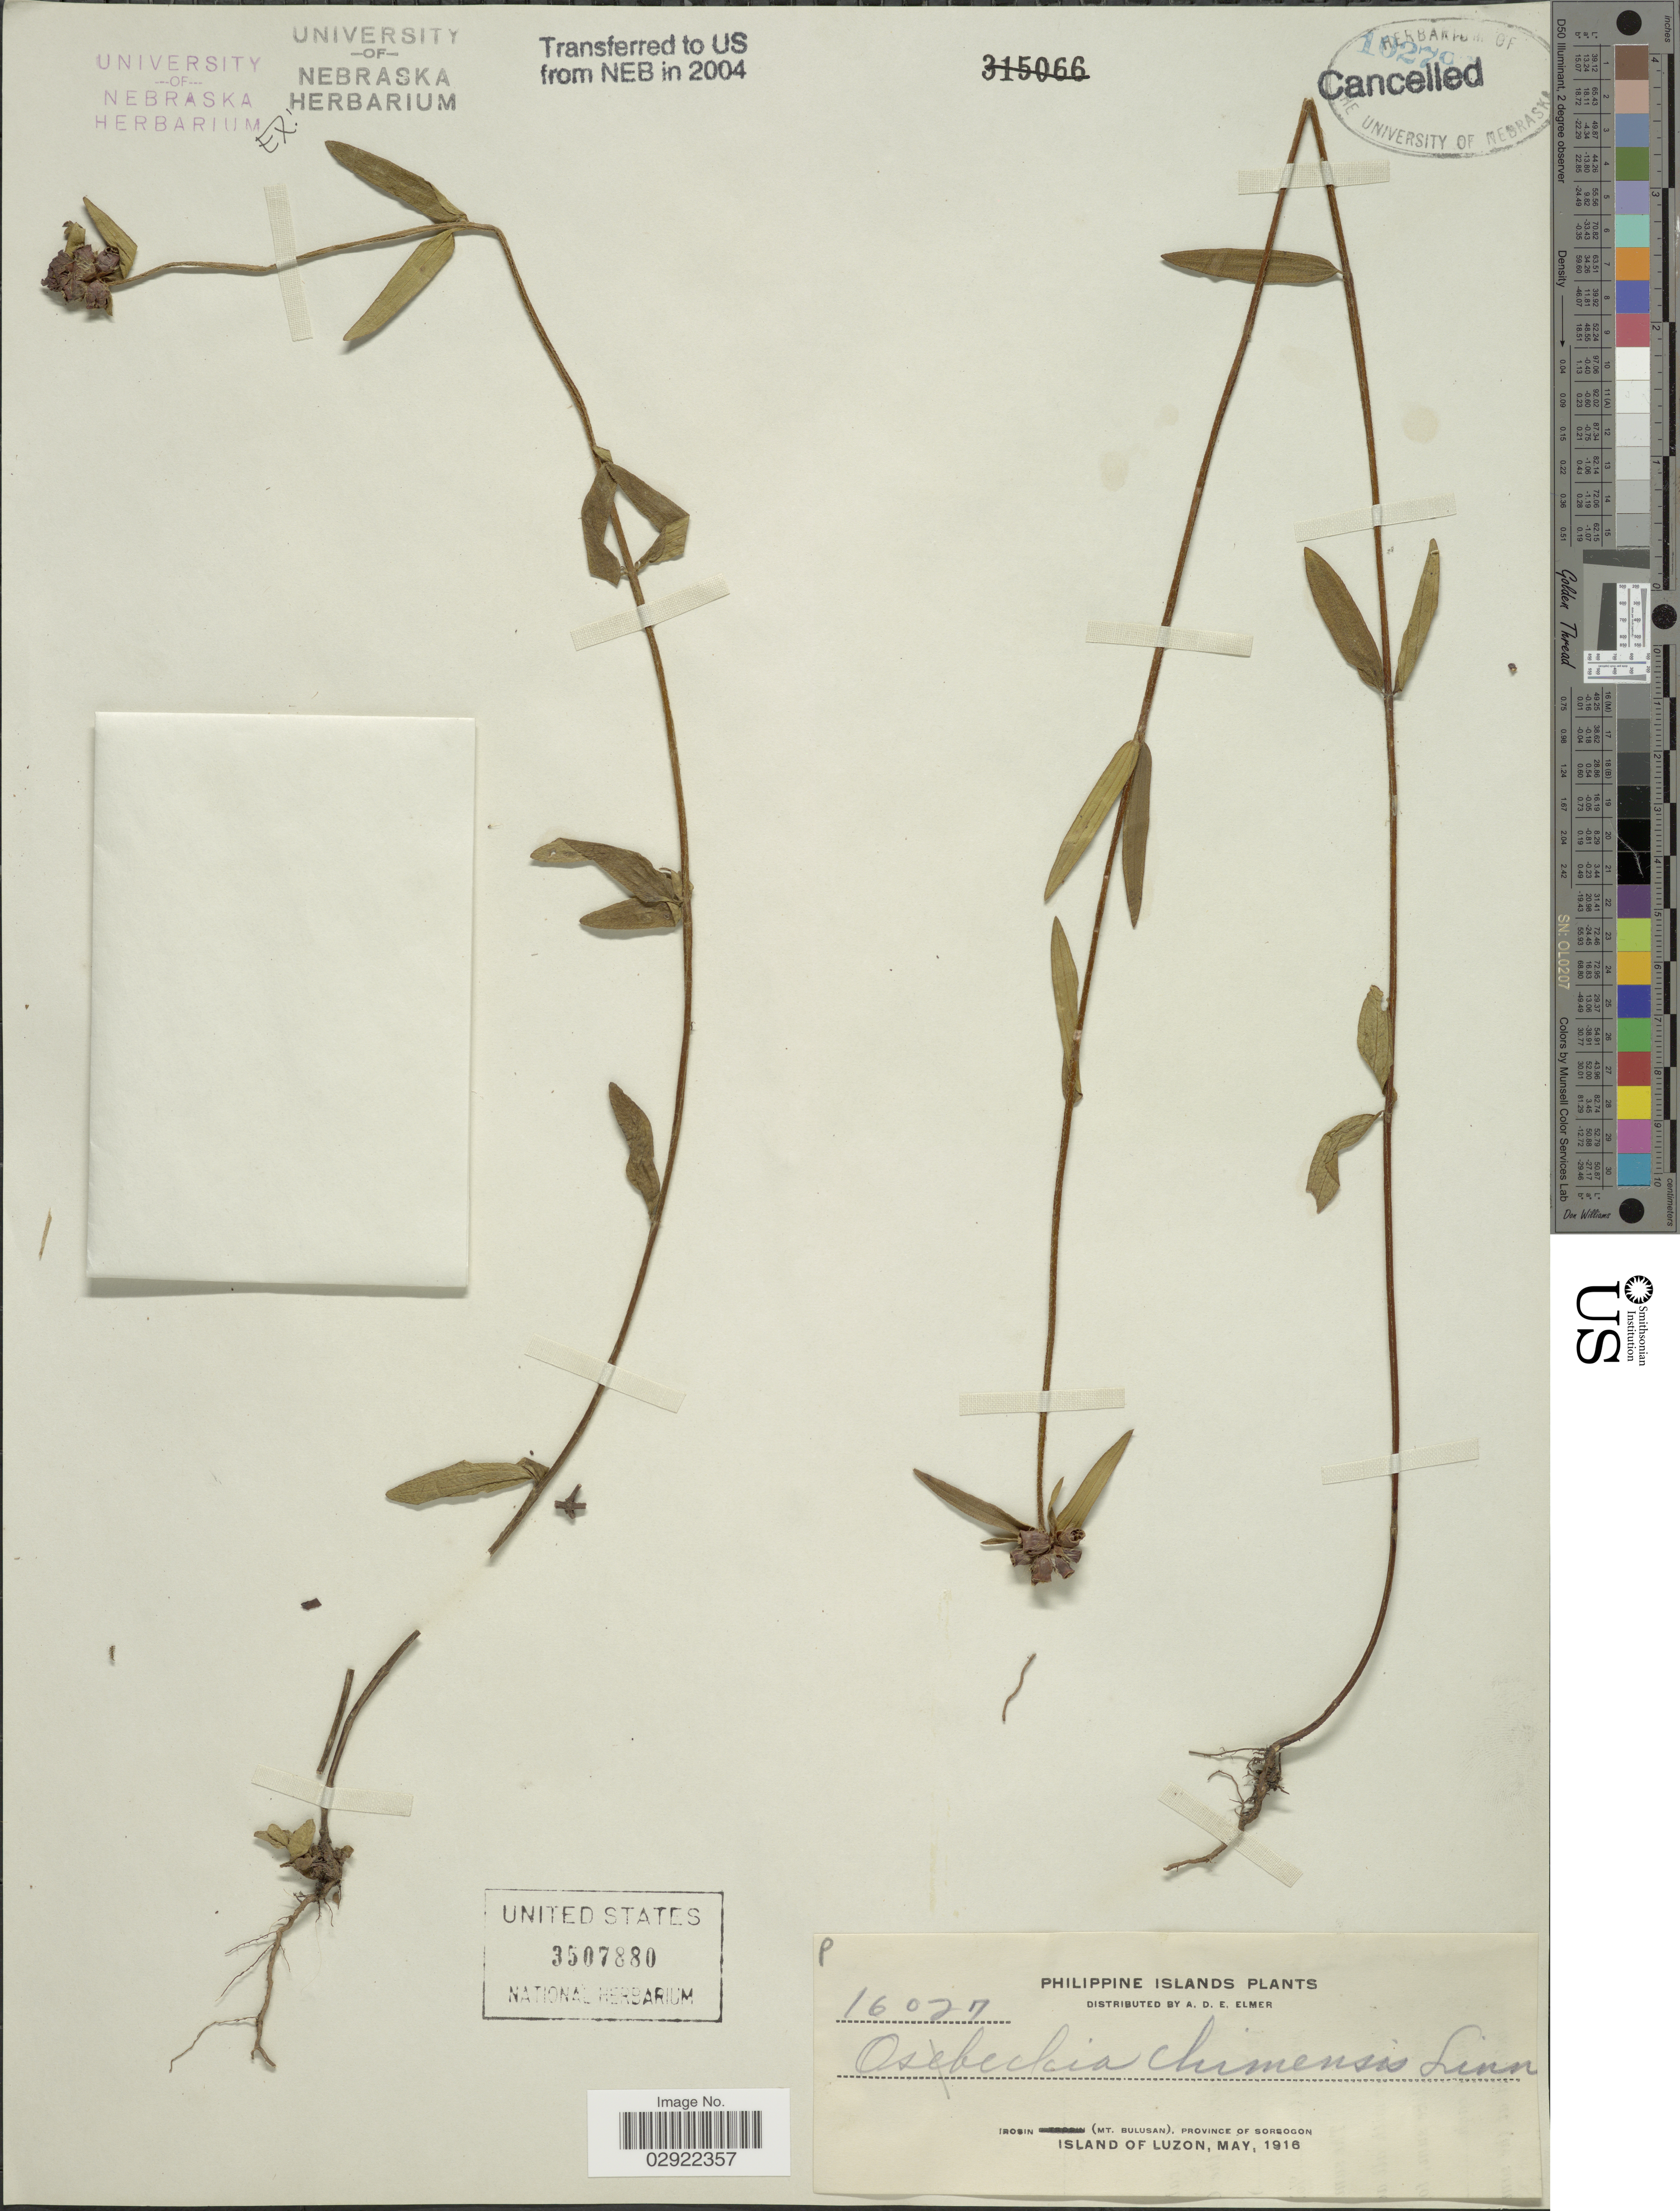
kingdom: Plantae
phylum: Tracheophyta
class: Magnoliopsida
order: Myrtales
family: Melastomataceae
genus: Osbeckia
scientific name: Osbeckia chinensis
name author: L.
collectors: A. D. E. Elmer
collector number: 16027*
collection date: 1916-05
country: Philippines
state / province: Bicol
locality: Irosin (Mt. Bulusan), Province of Sorsogon. Island of Luzon.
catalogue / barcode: US 3507880